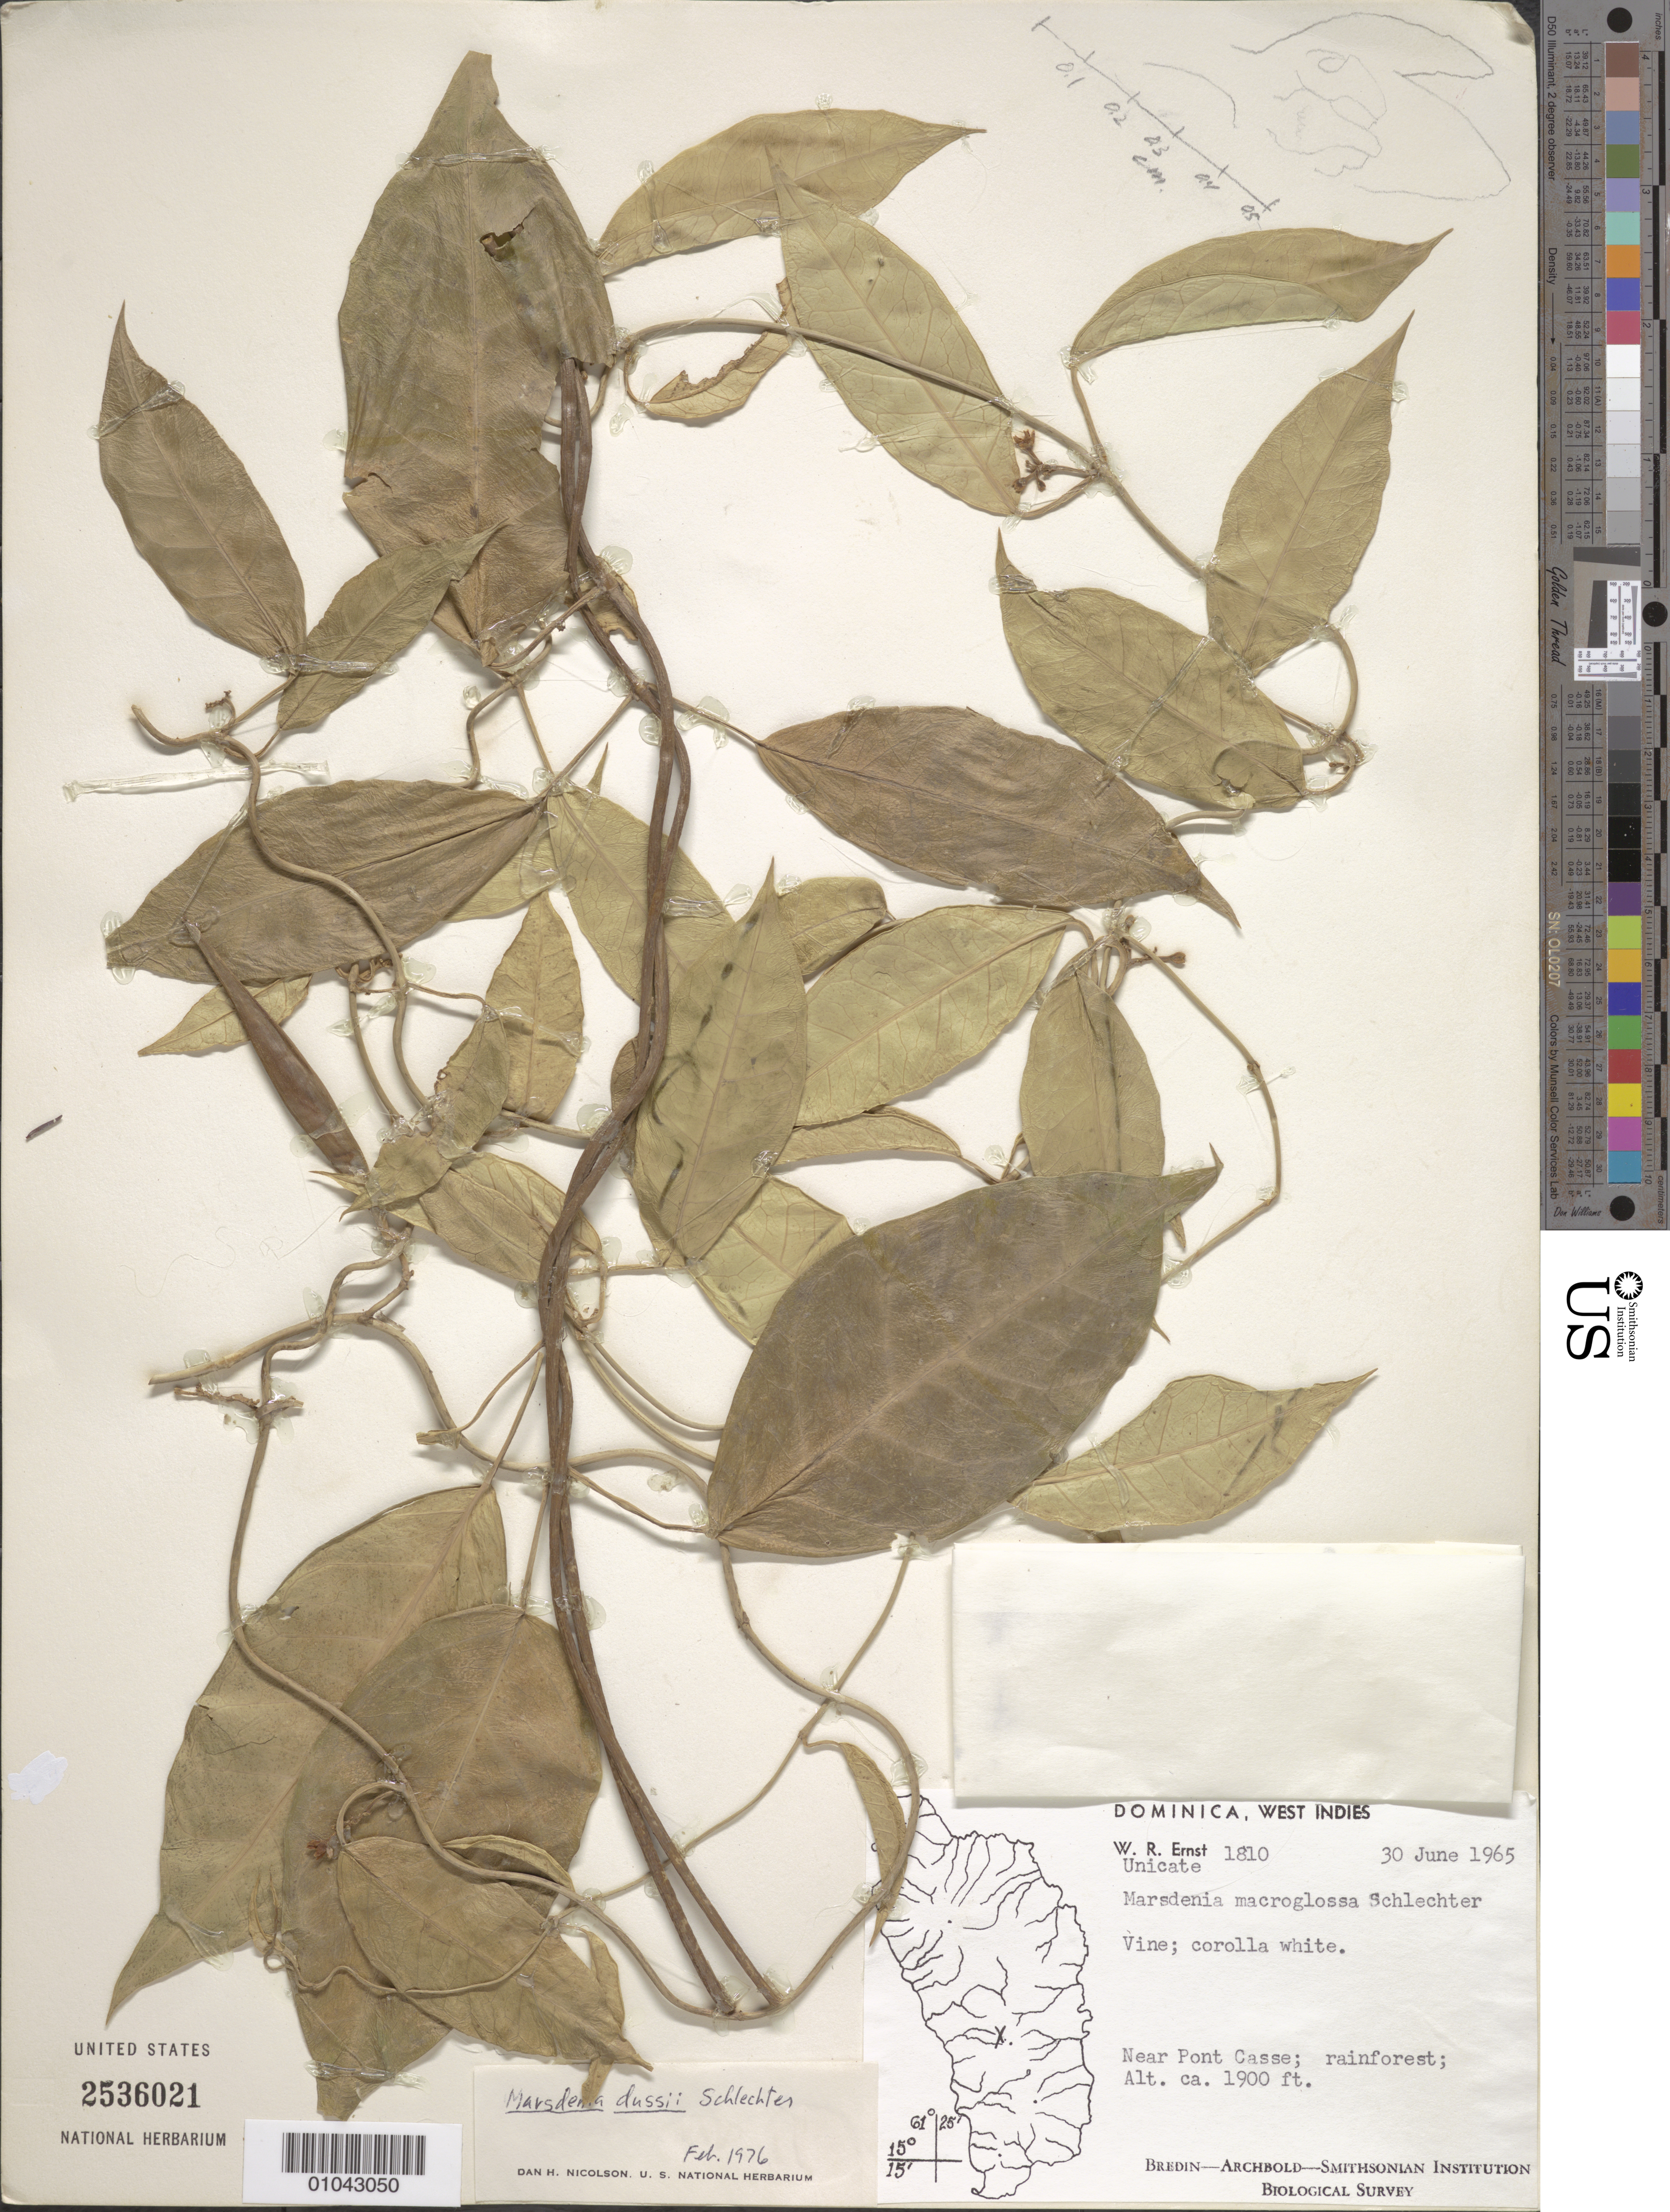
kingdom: Plantae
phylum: Tracheophyta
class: Magnoliopsida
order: Gentianales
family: Apocynaceae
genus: Marsdenia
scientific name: Marsdenia dussii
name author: Schltr.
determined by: Nicolson, Dan H.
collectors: W. R. Ernst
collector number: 1810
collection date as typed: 30 Jun 1965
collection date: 1965-06-30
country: Dominica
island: Dominica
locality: Near Pont Casse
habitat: Rainforest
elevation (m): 579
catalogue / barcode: US 2536021